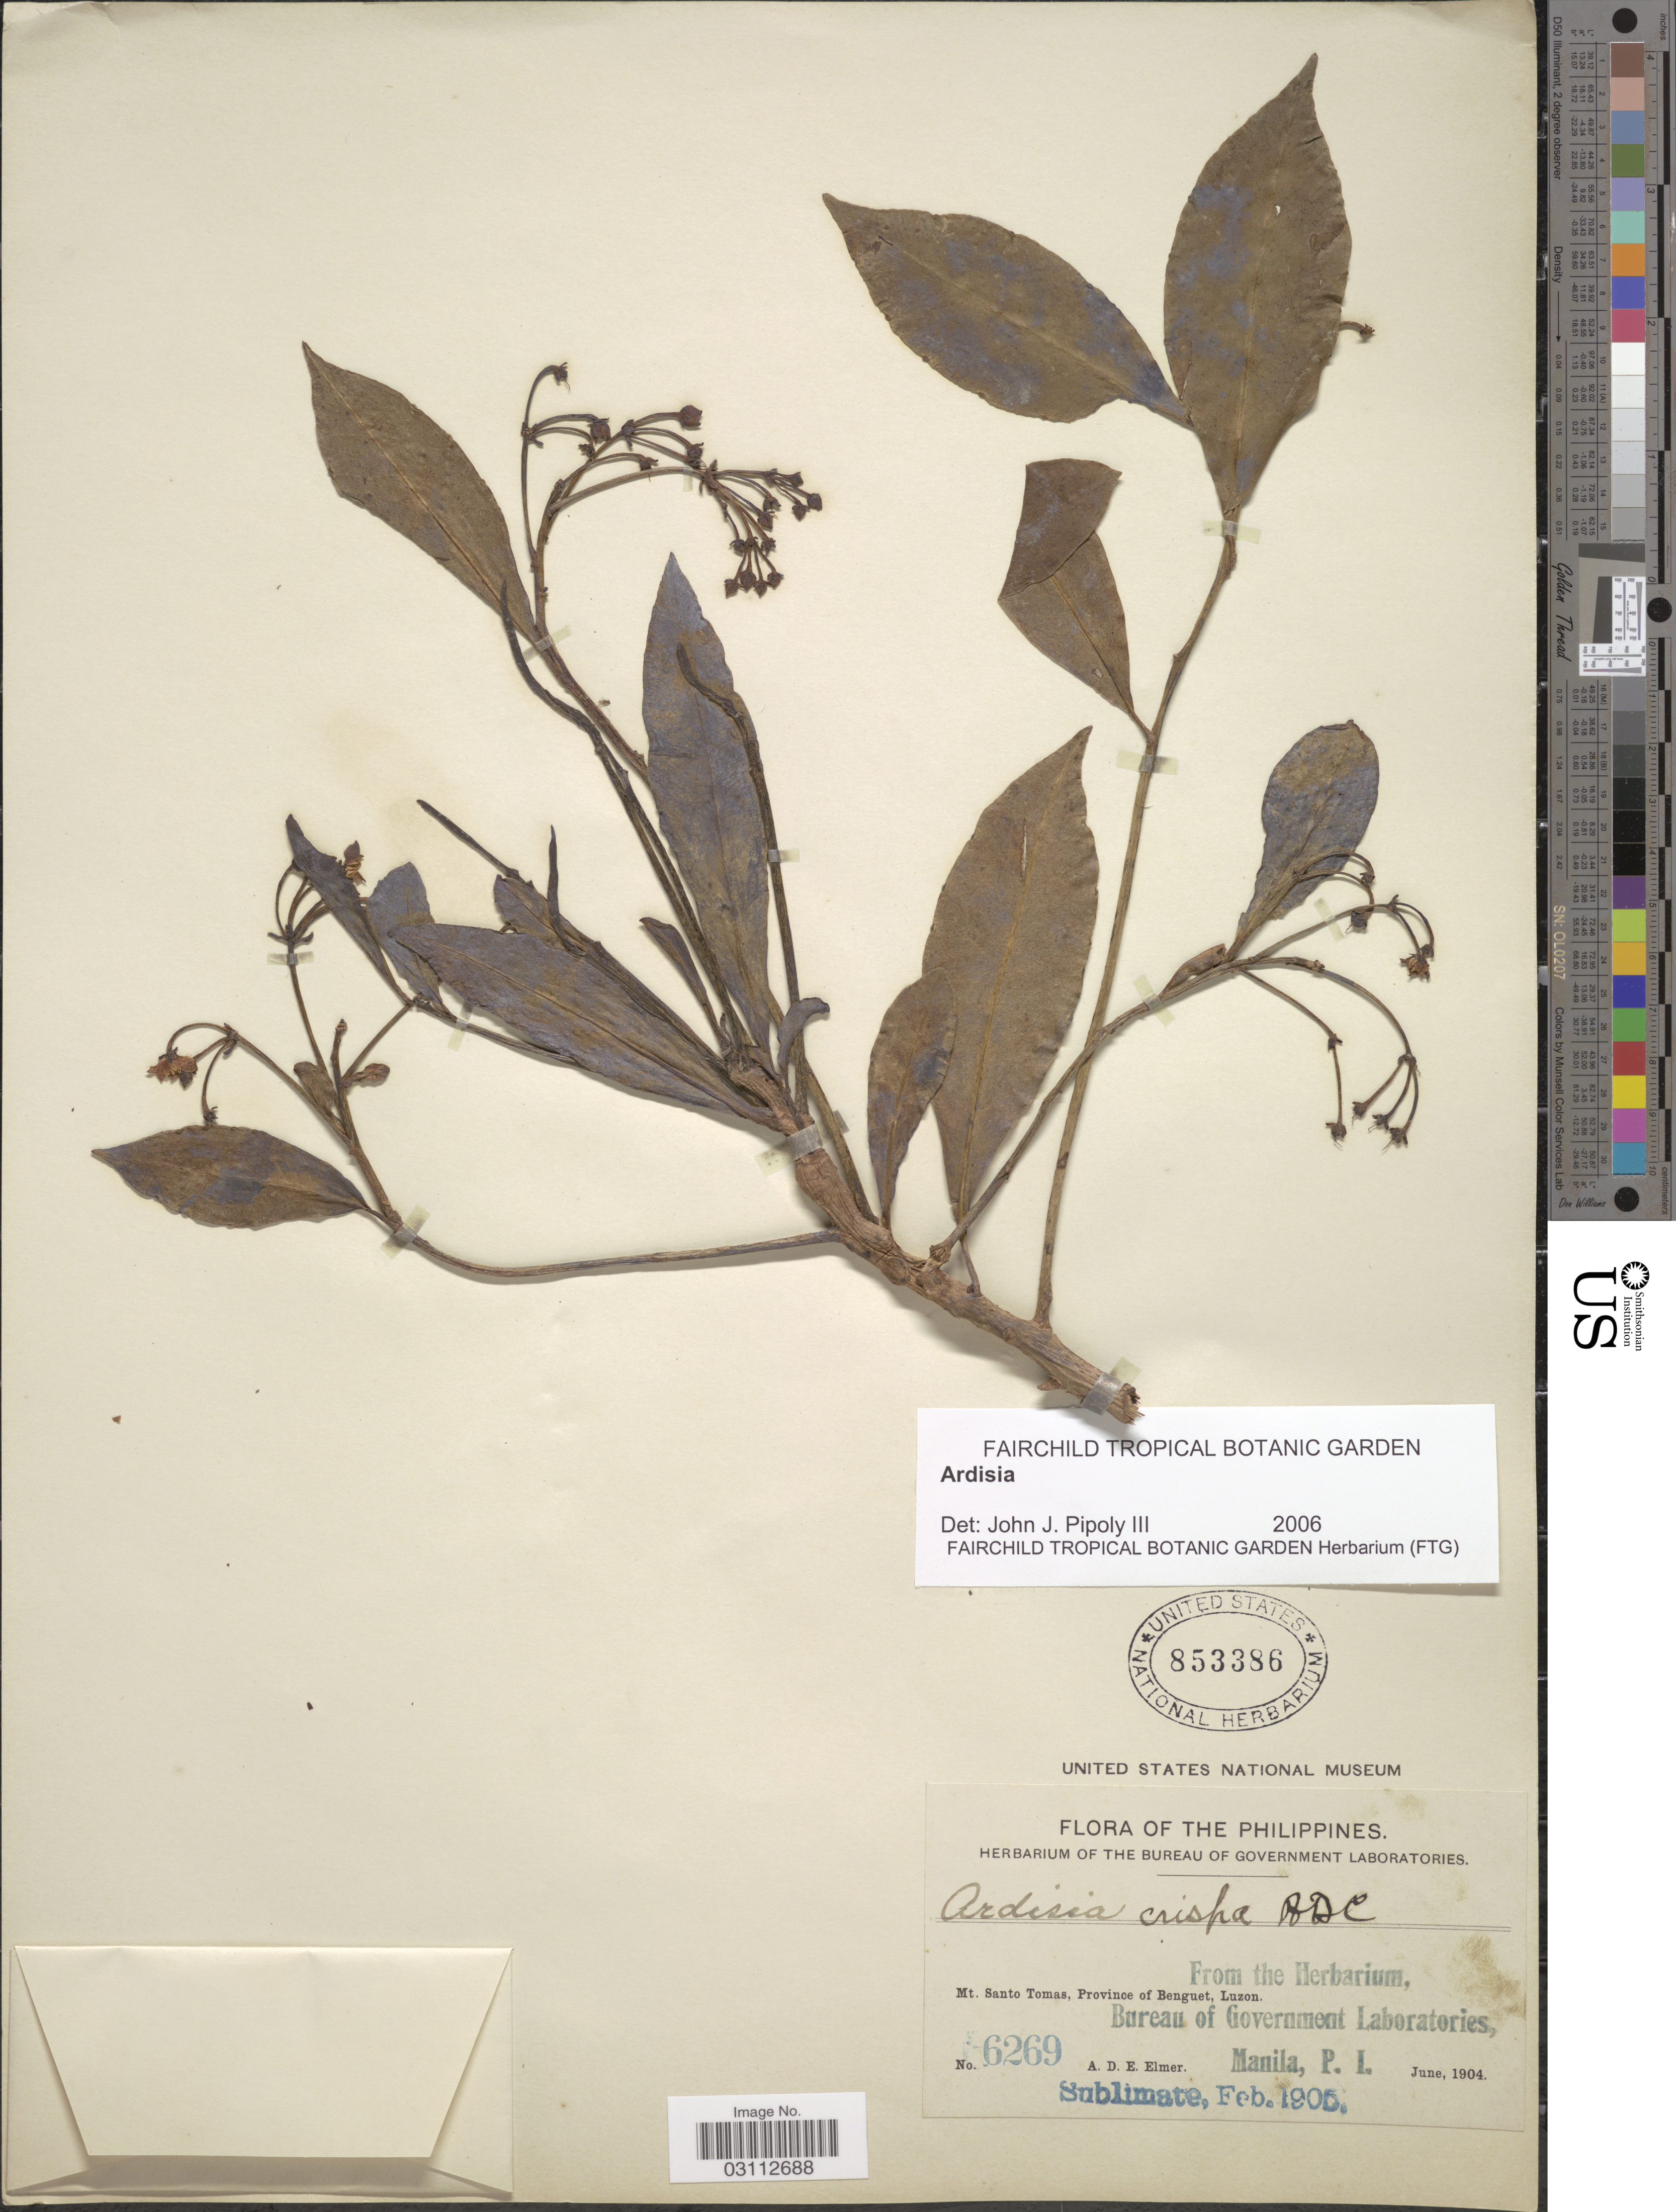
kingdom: Plantae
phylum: Tracheophyta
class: Magnoliopsida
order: Ericales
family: Primulaceae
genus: Ardisia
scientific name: Ardisia crenata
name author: Sims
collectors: A. D. E. Elmer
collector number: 6269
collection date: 1904-06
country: Philippines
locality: Mt. Santo Tomas, Province of Benguet, Luzon.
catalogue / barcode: US 853386